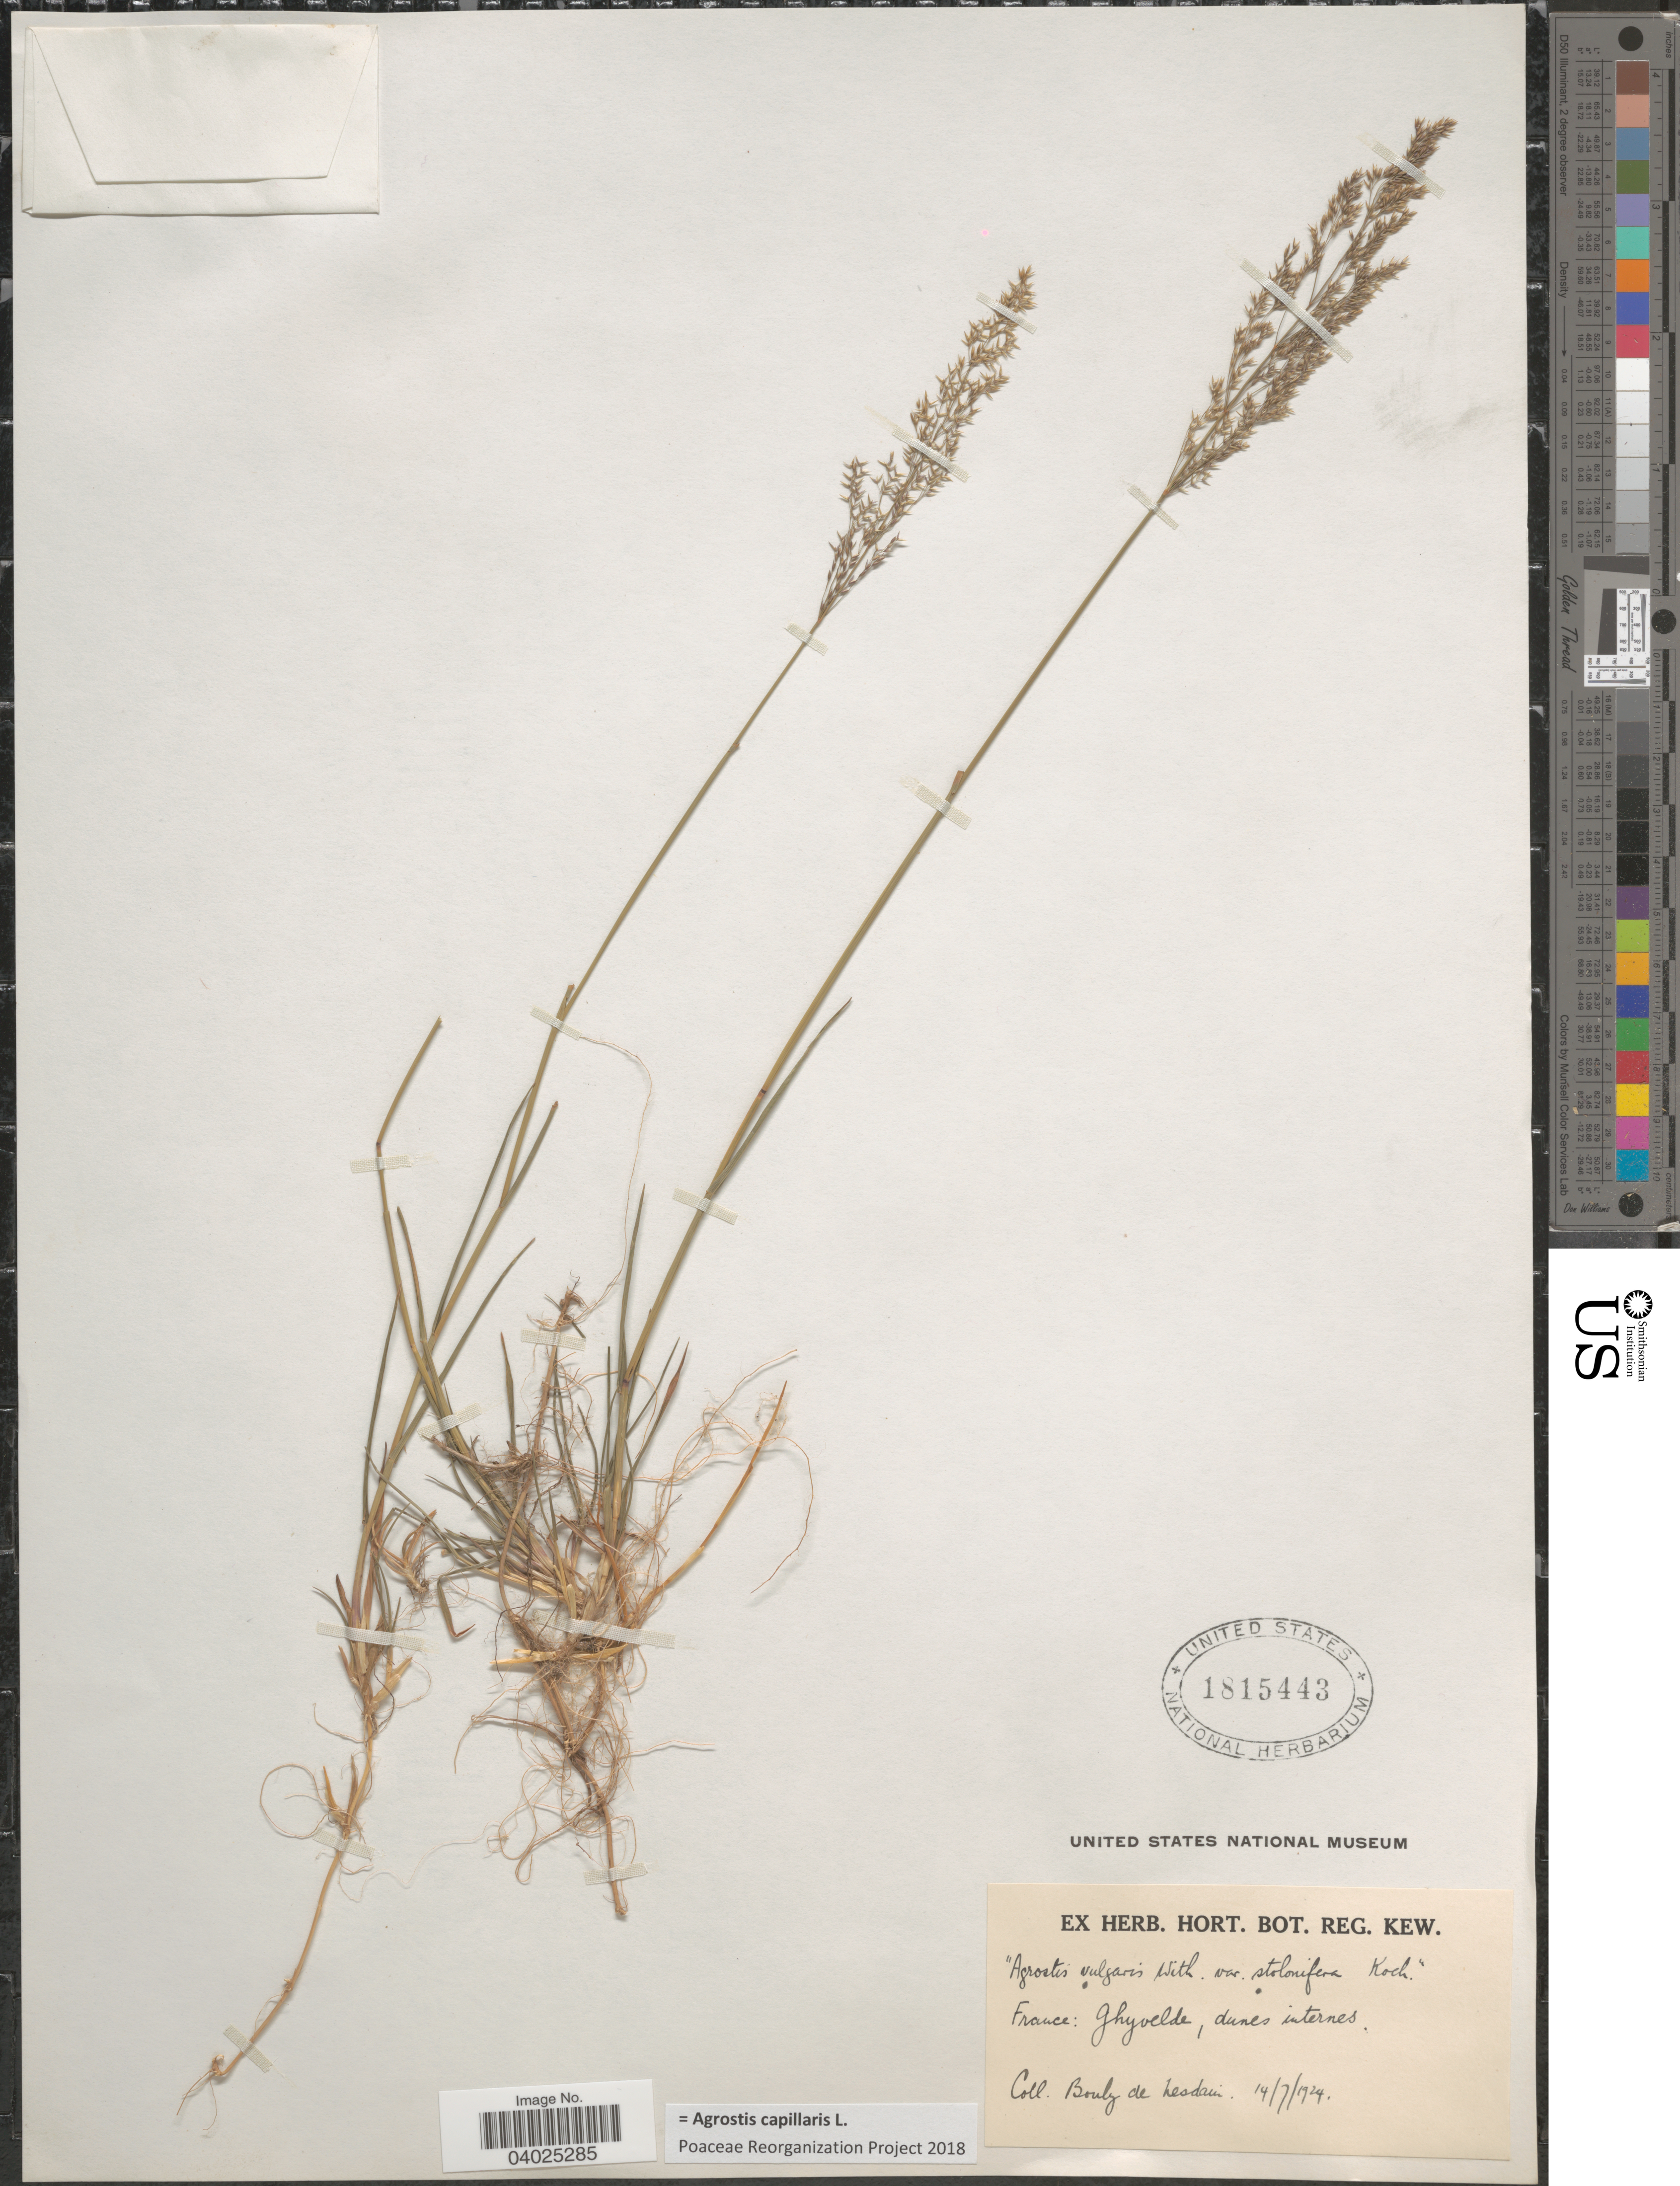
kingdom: Plantae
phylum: Tracheophyta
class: Liliopsida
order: Poales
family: Poaceae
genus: Agrostis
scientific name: Agrostis capillaris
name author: L.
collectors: M. Bouly de Lesdain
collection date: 1924-07-14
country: France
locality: Ghyvelde, dunes internes.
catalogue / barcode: US 1815443